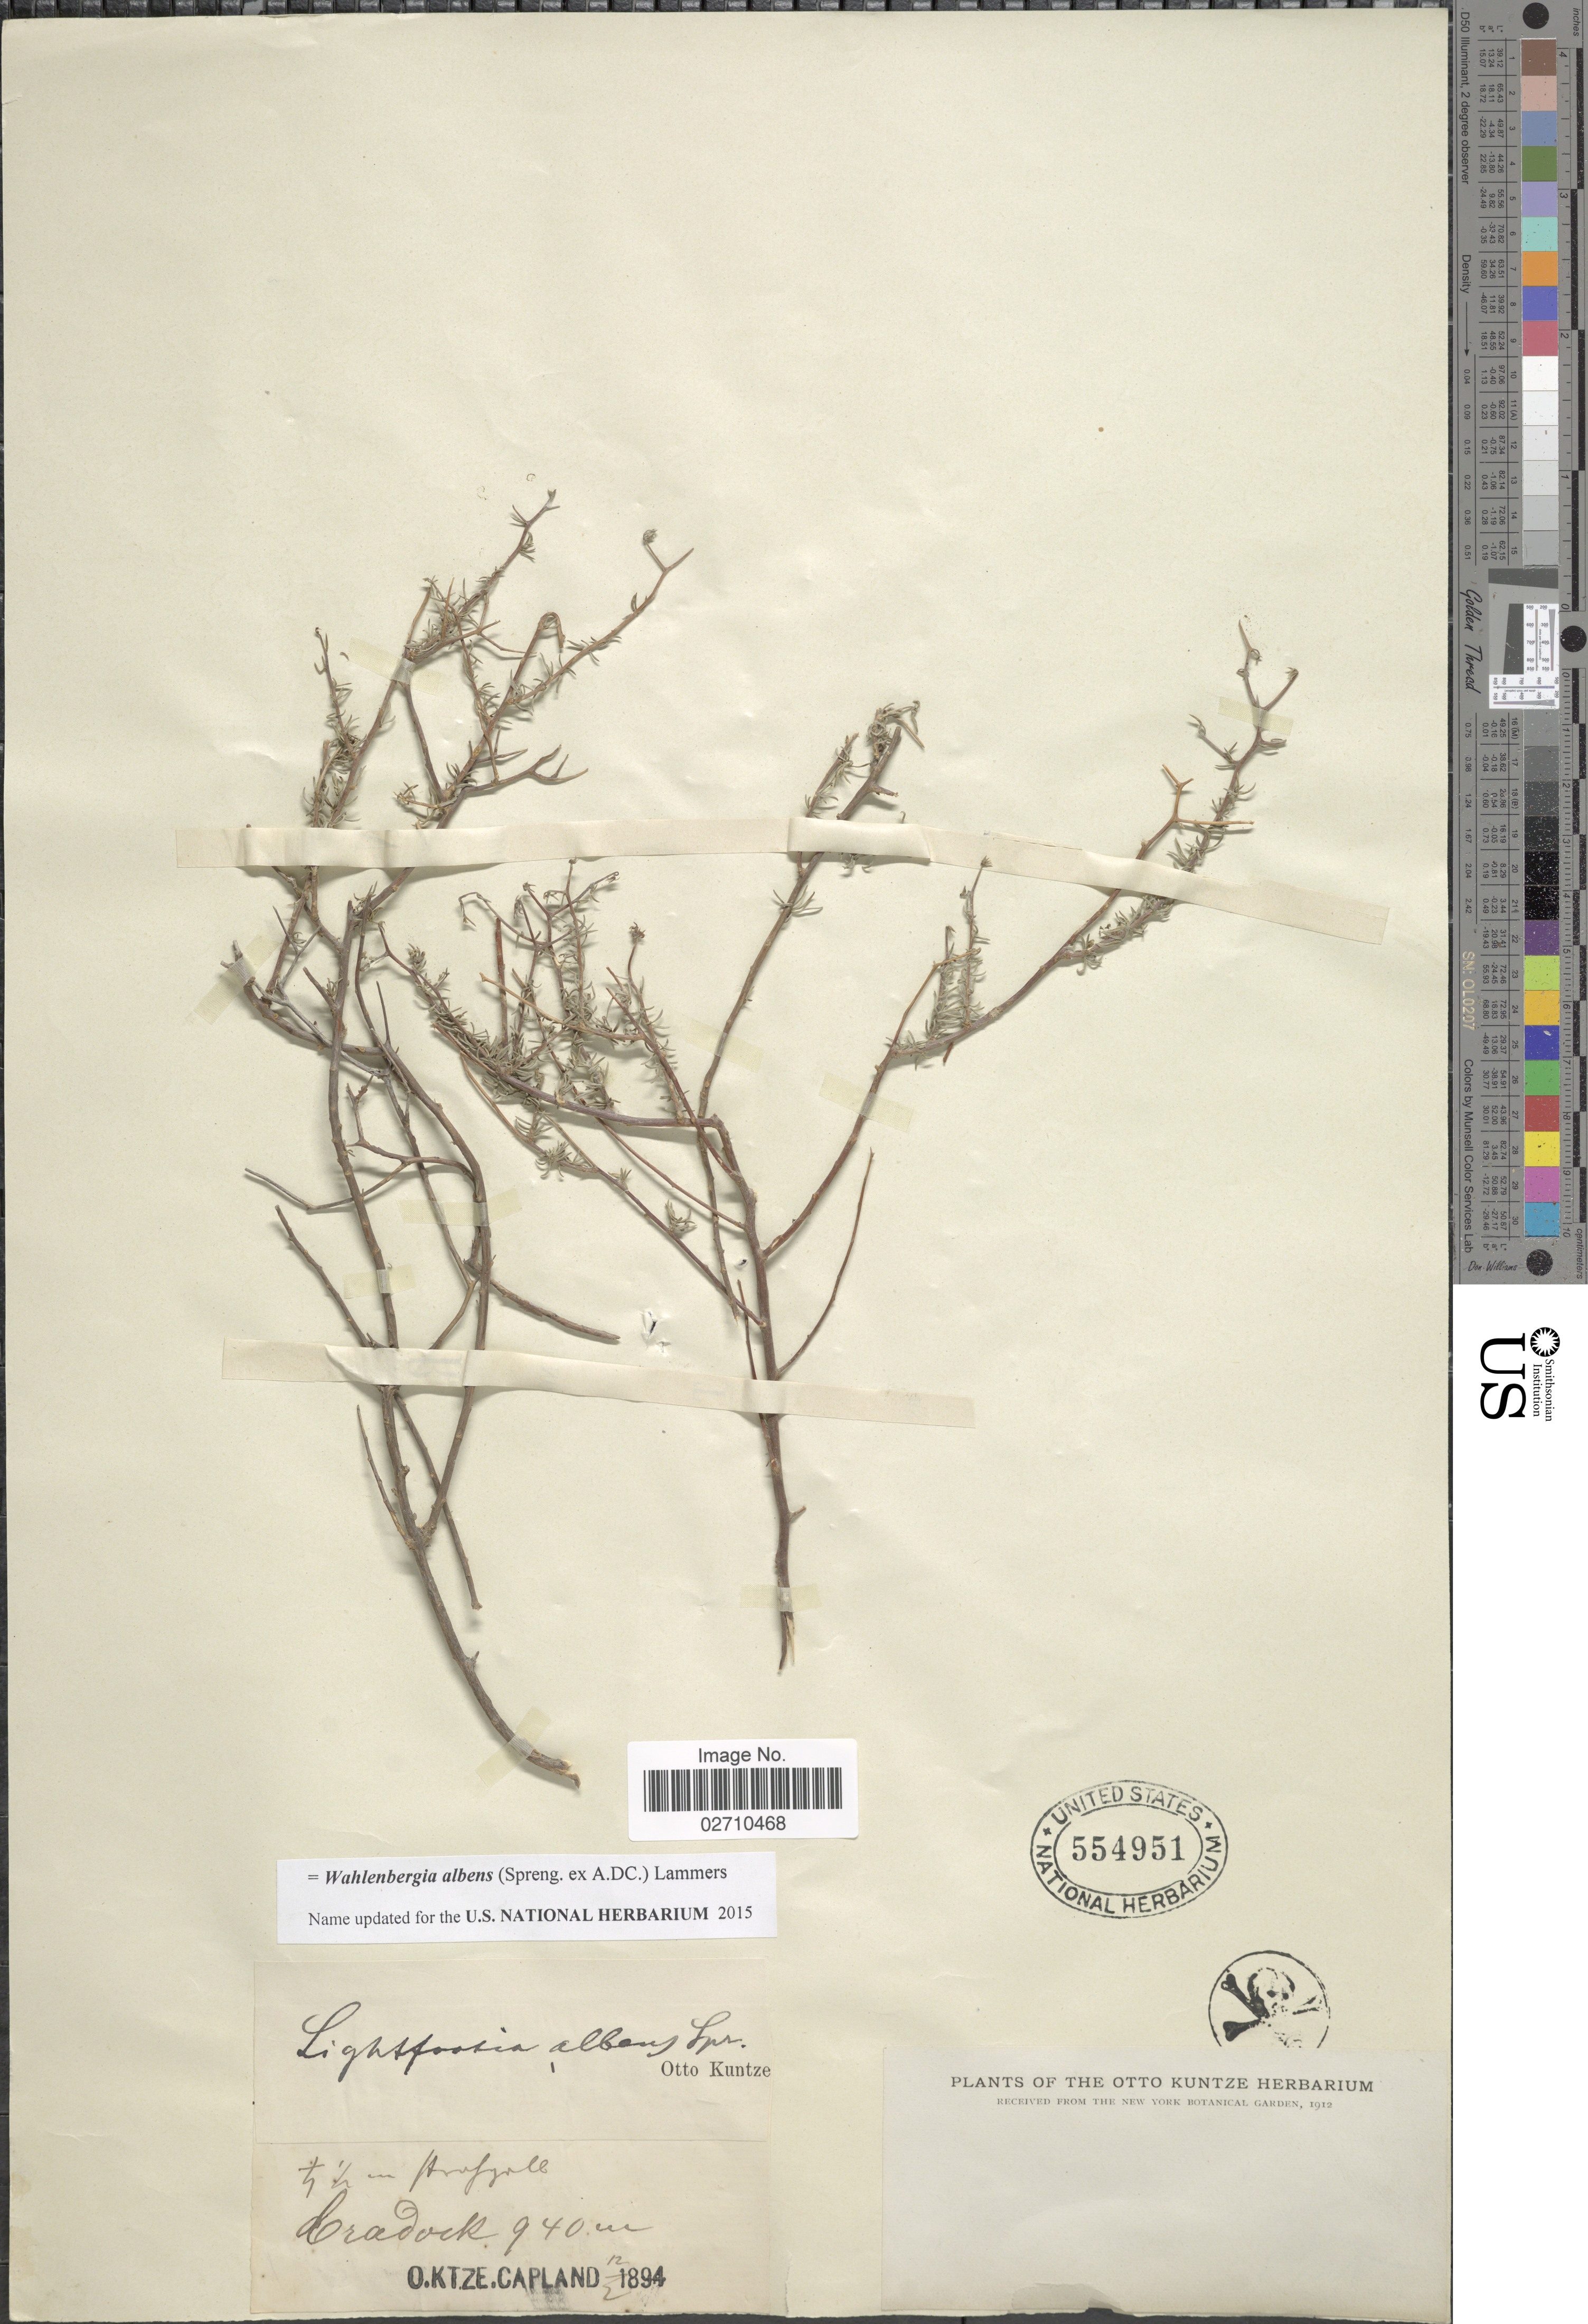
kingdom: Plantae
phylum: Tracheophyta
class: Magnoliopsida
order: Asterales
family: Campanulaceae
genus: Wahlenbergia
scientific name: Wahlenbergia albens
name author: (Spreng. ex A. DC.) Lammers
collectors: C.E.O. Kuntze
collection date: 1894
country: South Africa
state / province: Eastern Cape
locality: Cradock. Capland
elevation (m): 940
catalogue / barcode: US 554951